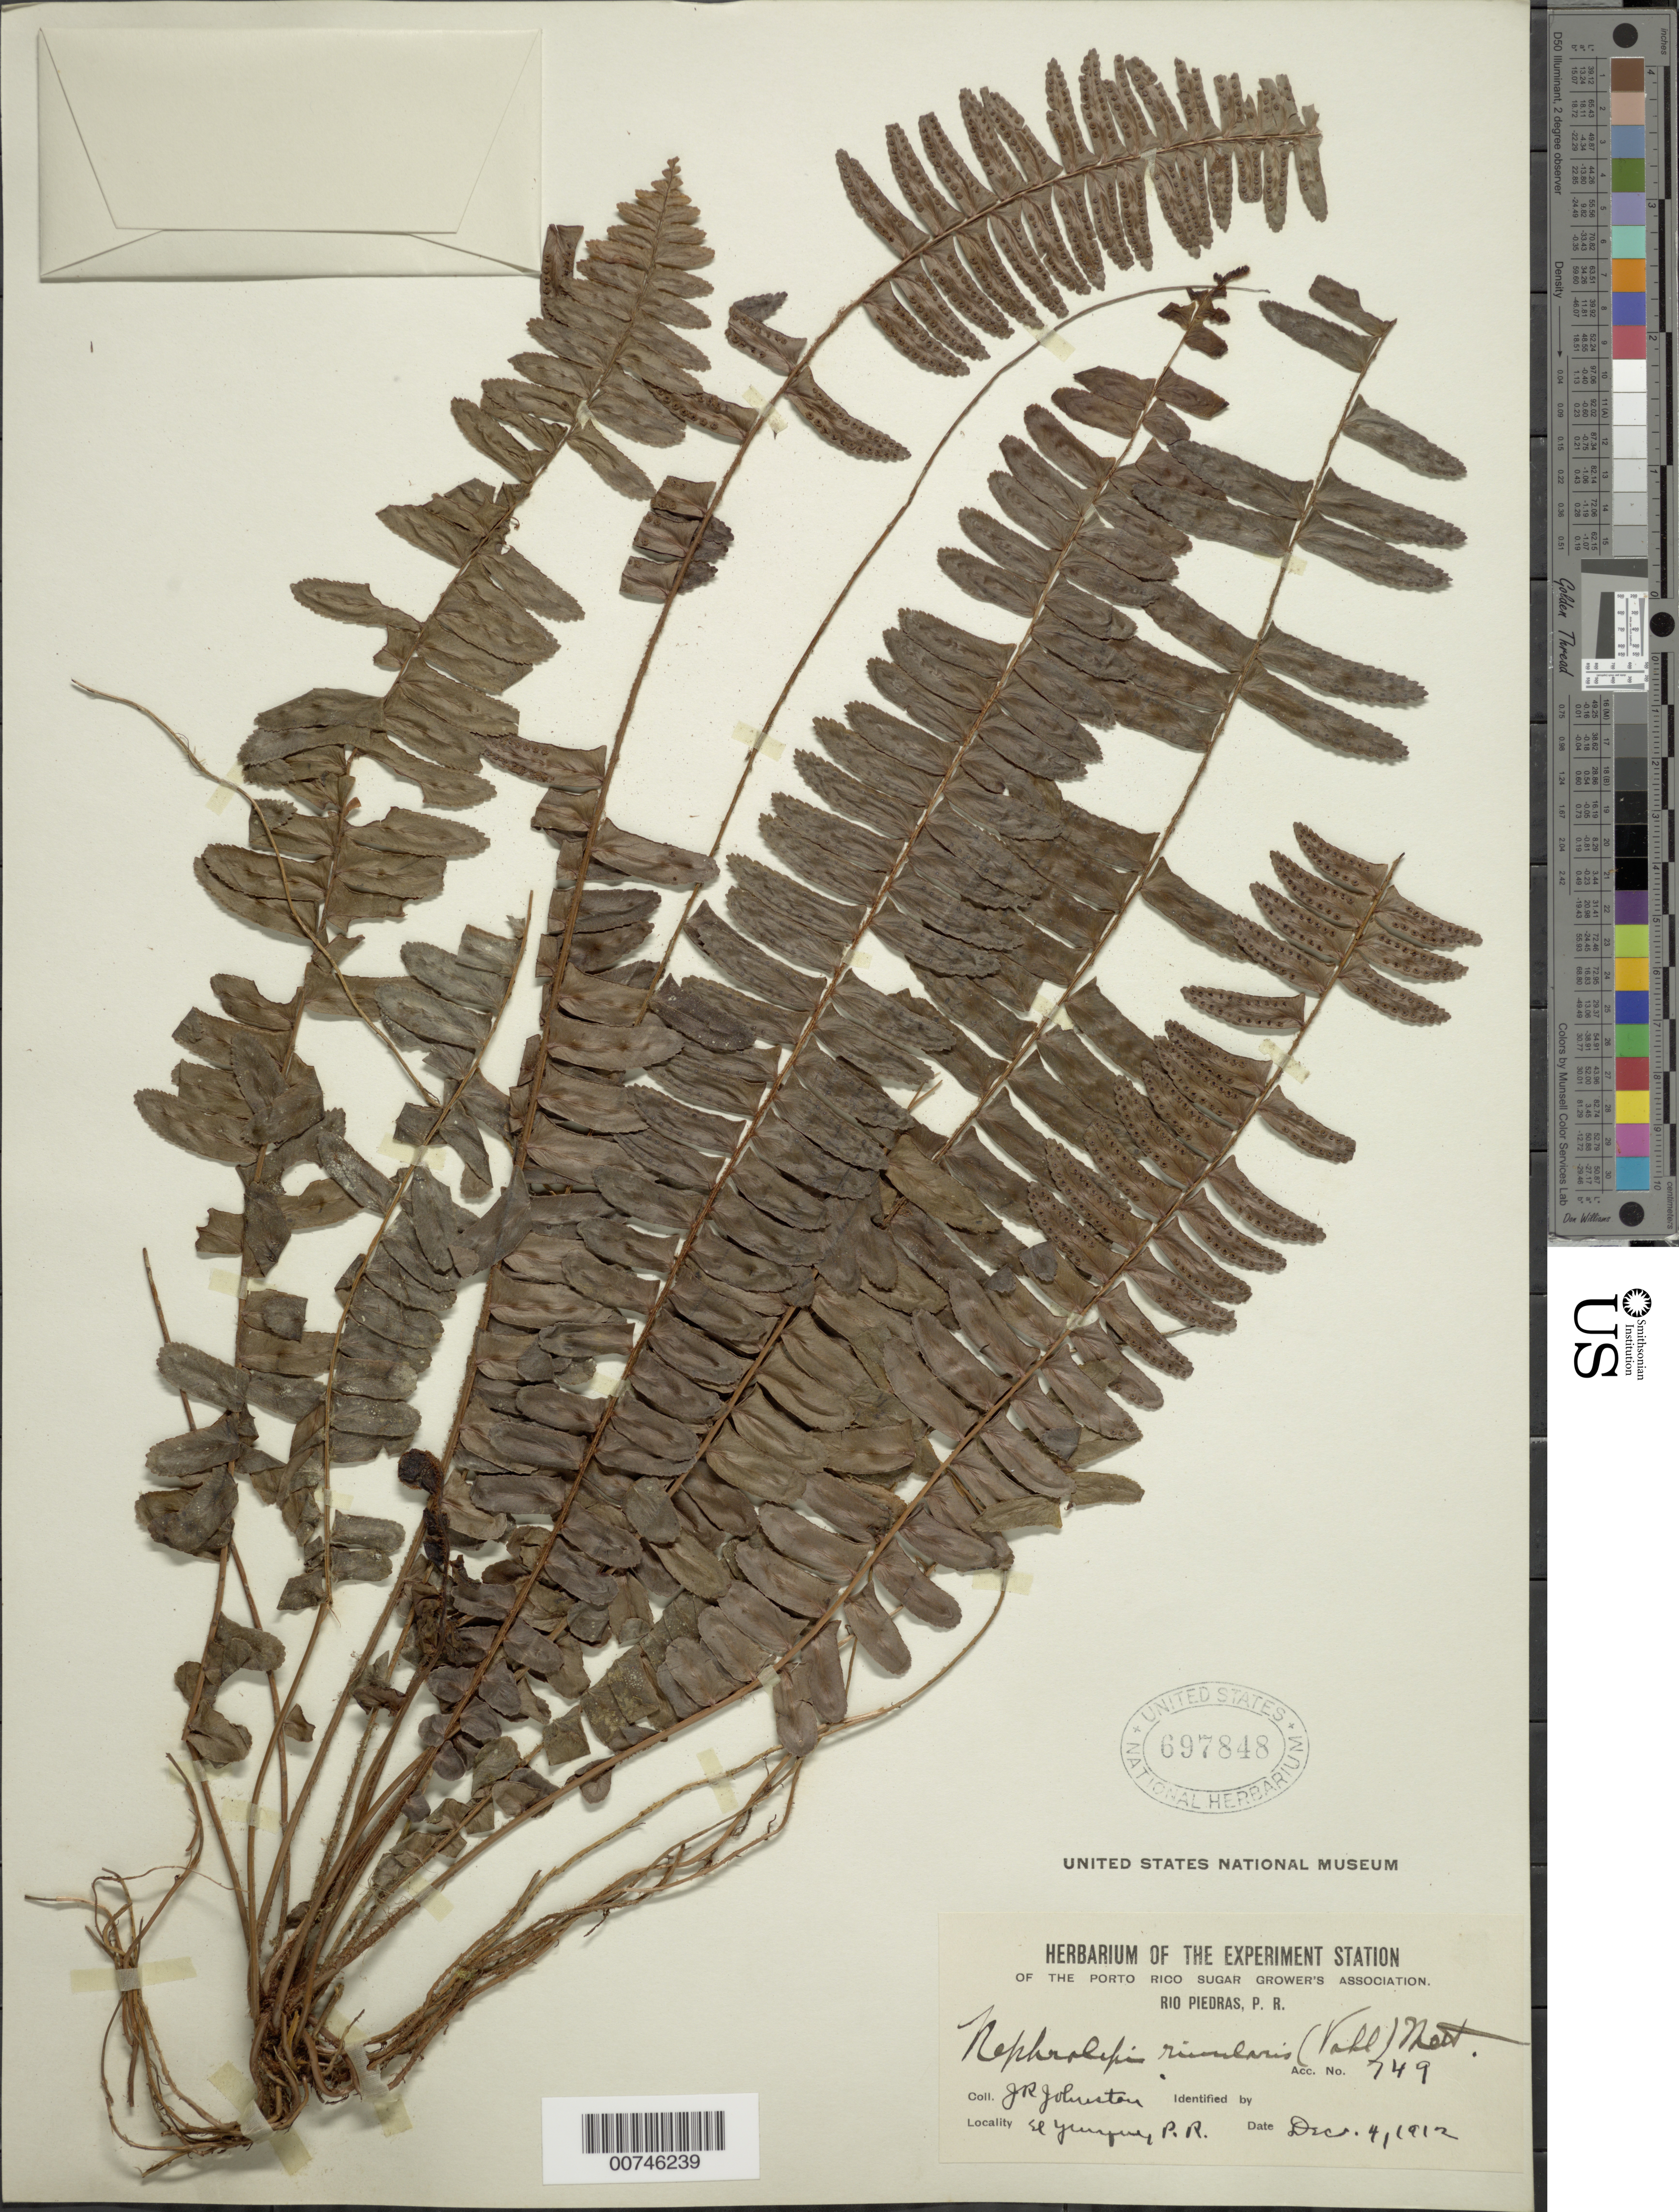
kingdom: Plantae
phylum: Tracheophyta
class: Polypodiopsida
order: Polypodiales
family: Nephrolepidaceae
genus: Nephrolepis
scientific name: Nephrolepis rivularis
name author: (Vahl) Mett. ex Krug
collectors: J. Johnston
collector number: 749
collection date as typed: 04 Dec 1912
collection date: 1912-12-04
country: Puerto Rico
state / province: Río Grande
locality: El Yunque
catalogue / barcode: US 697848